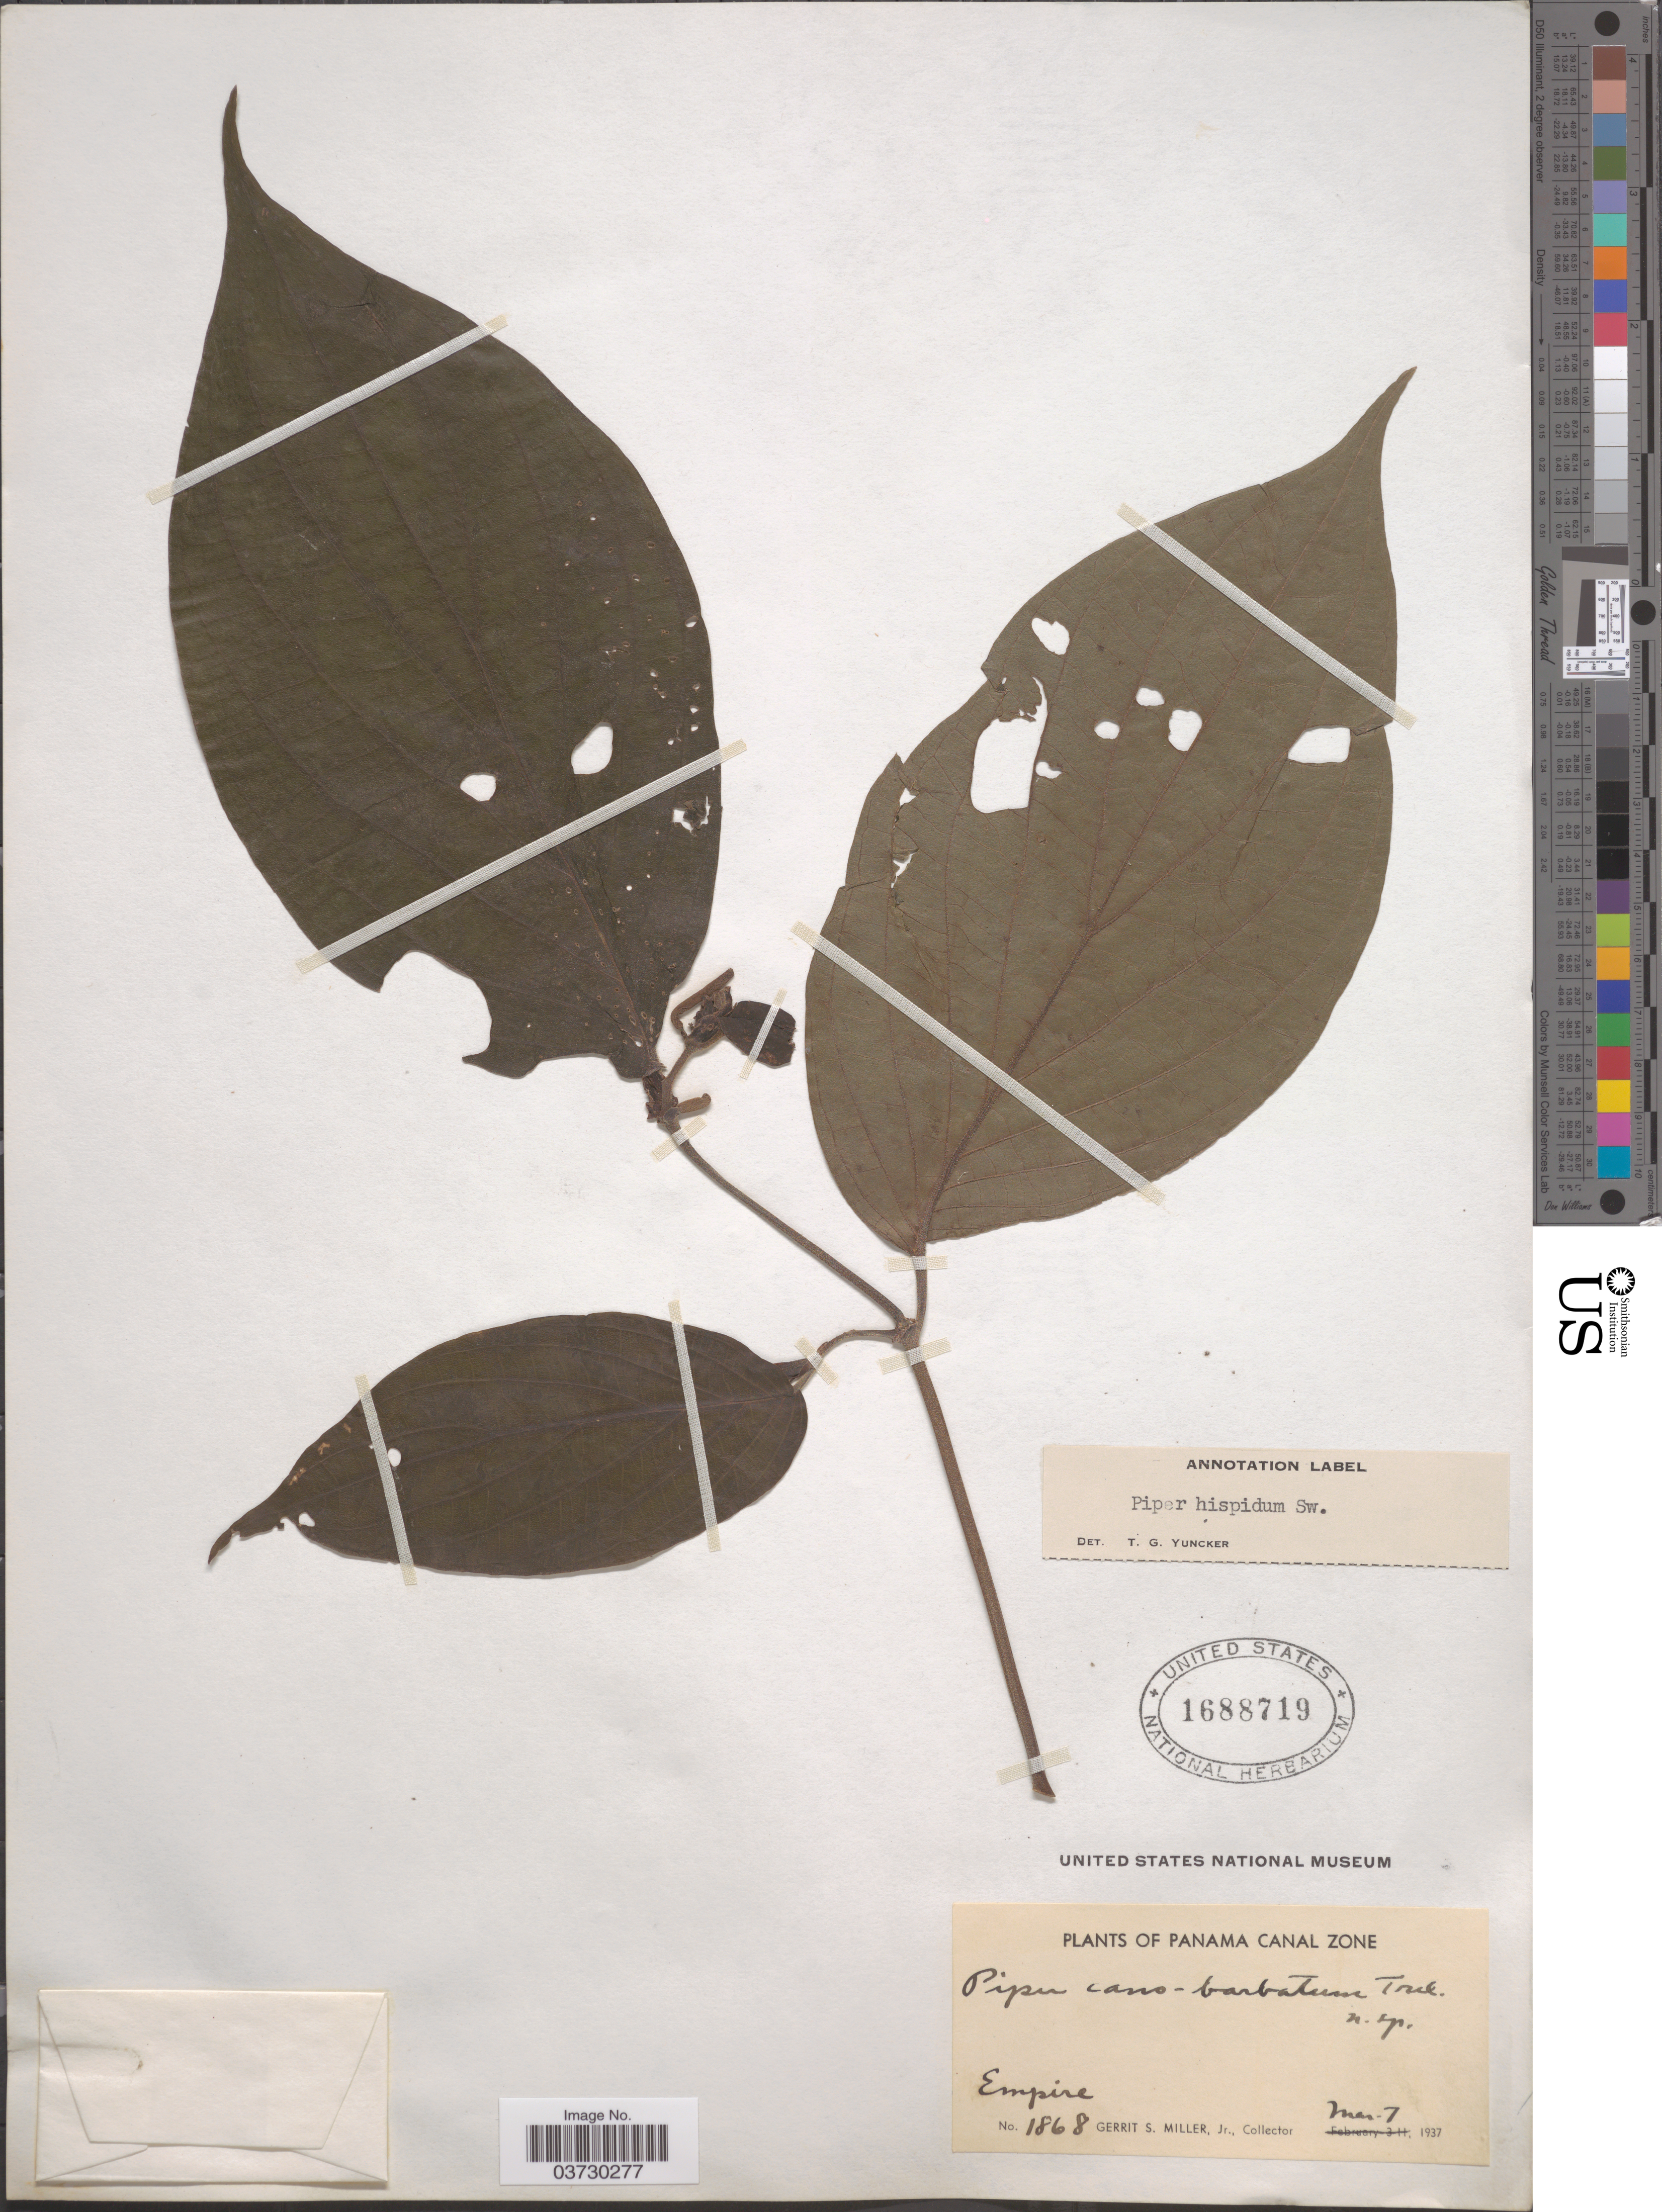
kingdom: Plantae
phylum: Tracheophyta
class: Magnoliopsida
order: Piperales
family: Piperaceae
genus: Piper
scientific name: Piper hispidum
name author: Sw.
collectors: G. S. Miller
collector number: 1868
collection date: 1937-03-07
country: Panama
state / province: Colón / Panamá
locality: Panama Canal Zone. Empire.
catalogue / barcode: US 1688719